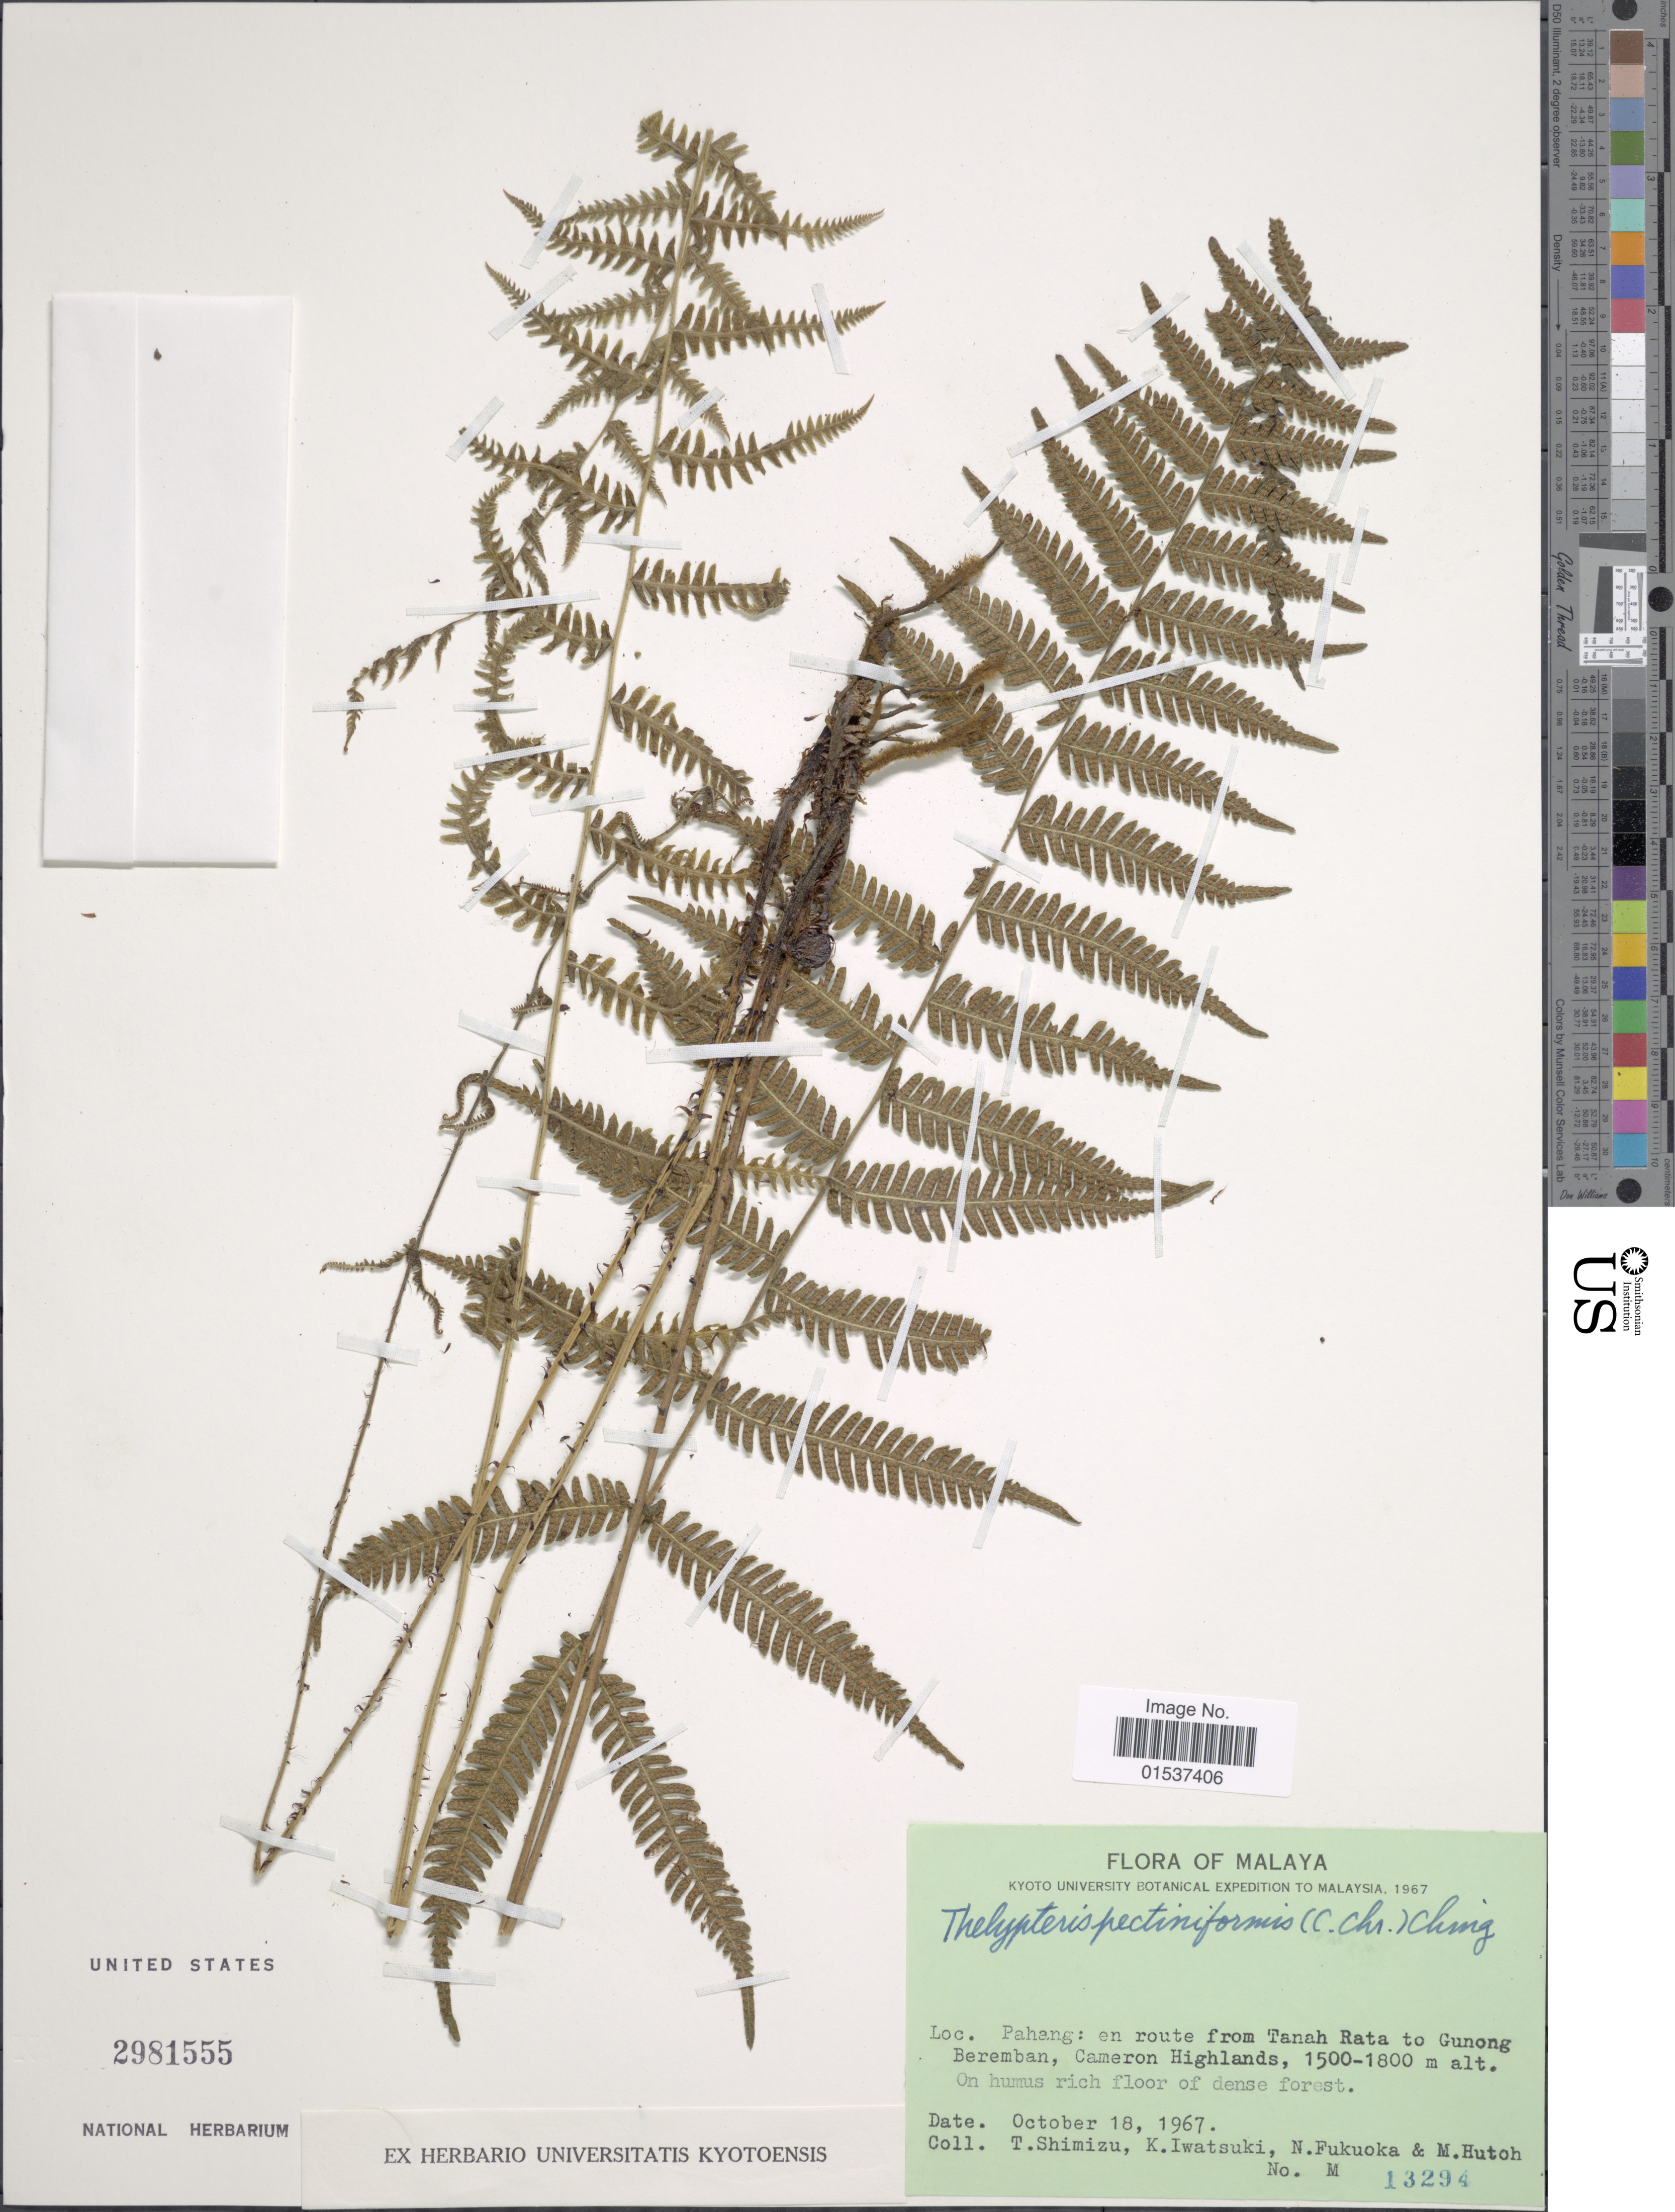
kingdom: Plantae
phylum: Tracheophyta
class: Polypodiopsida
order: Polypodiales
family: Thelypteridaceae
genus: Coryphopteris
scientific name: Coryphopteris pectiniformis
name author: (C. Chr.) Holttum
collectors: T. Shimizu, K. Iwatsuki, N. Fukuoka & M. Hutoh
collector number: M13294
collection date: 1967-10-18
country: Malaysia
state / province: Pahang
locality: Malaya, Pahang: en route from Tanah Rata to Gunong Beremban, Cameron Highlands.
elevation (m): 1500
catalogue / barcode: US 2981555